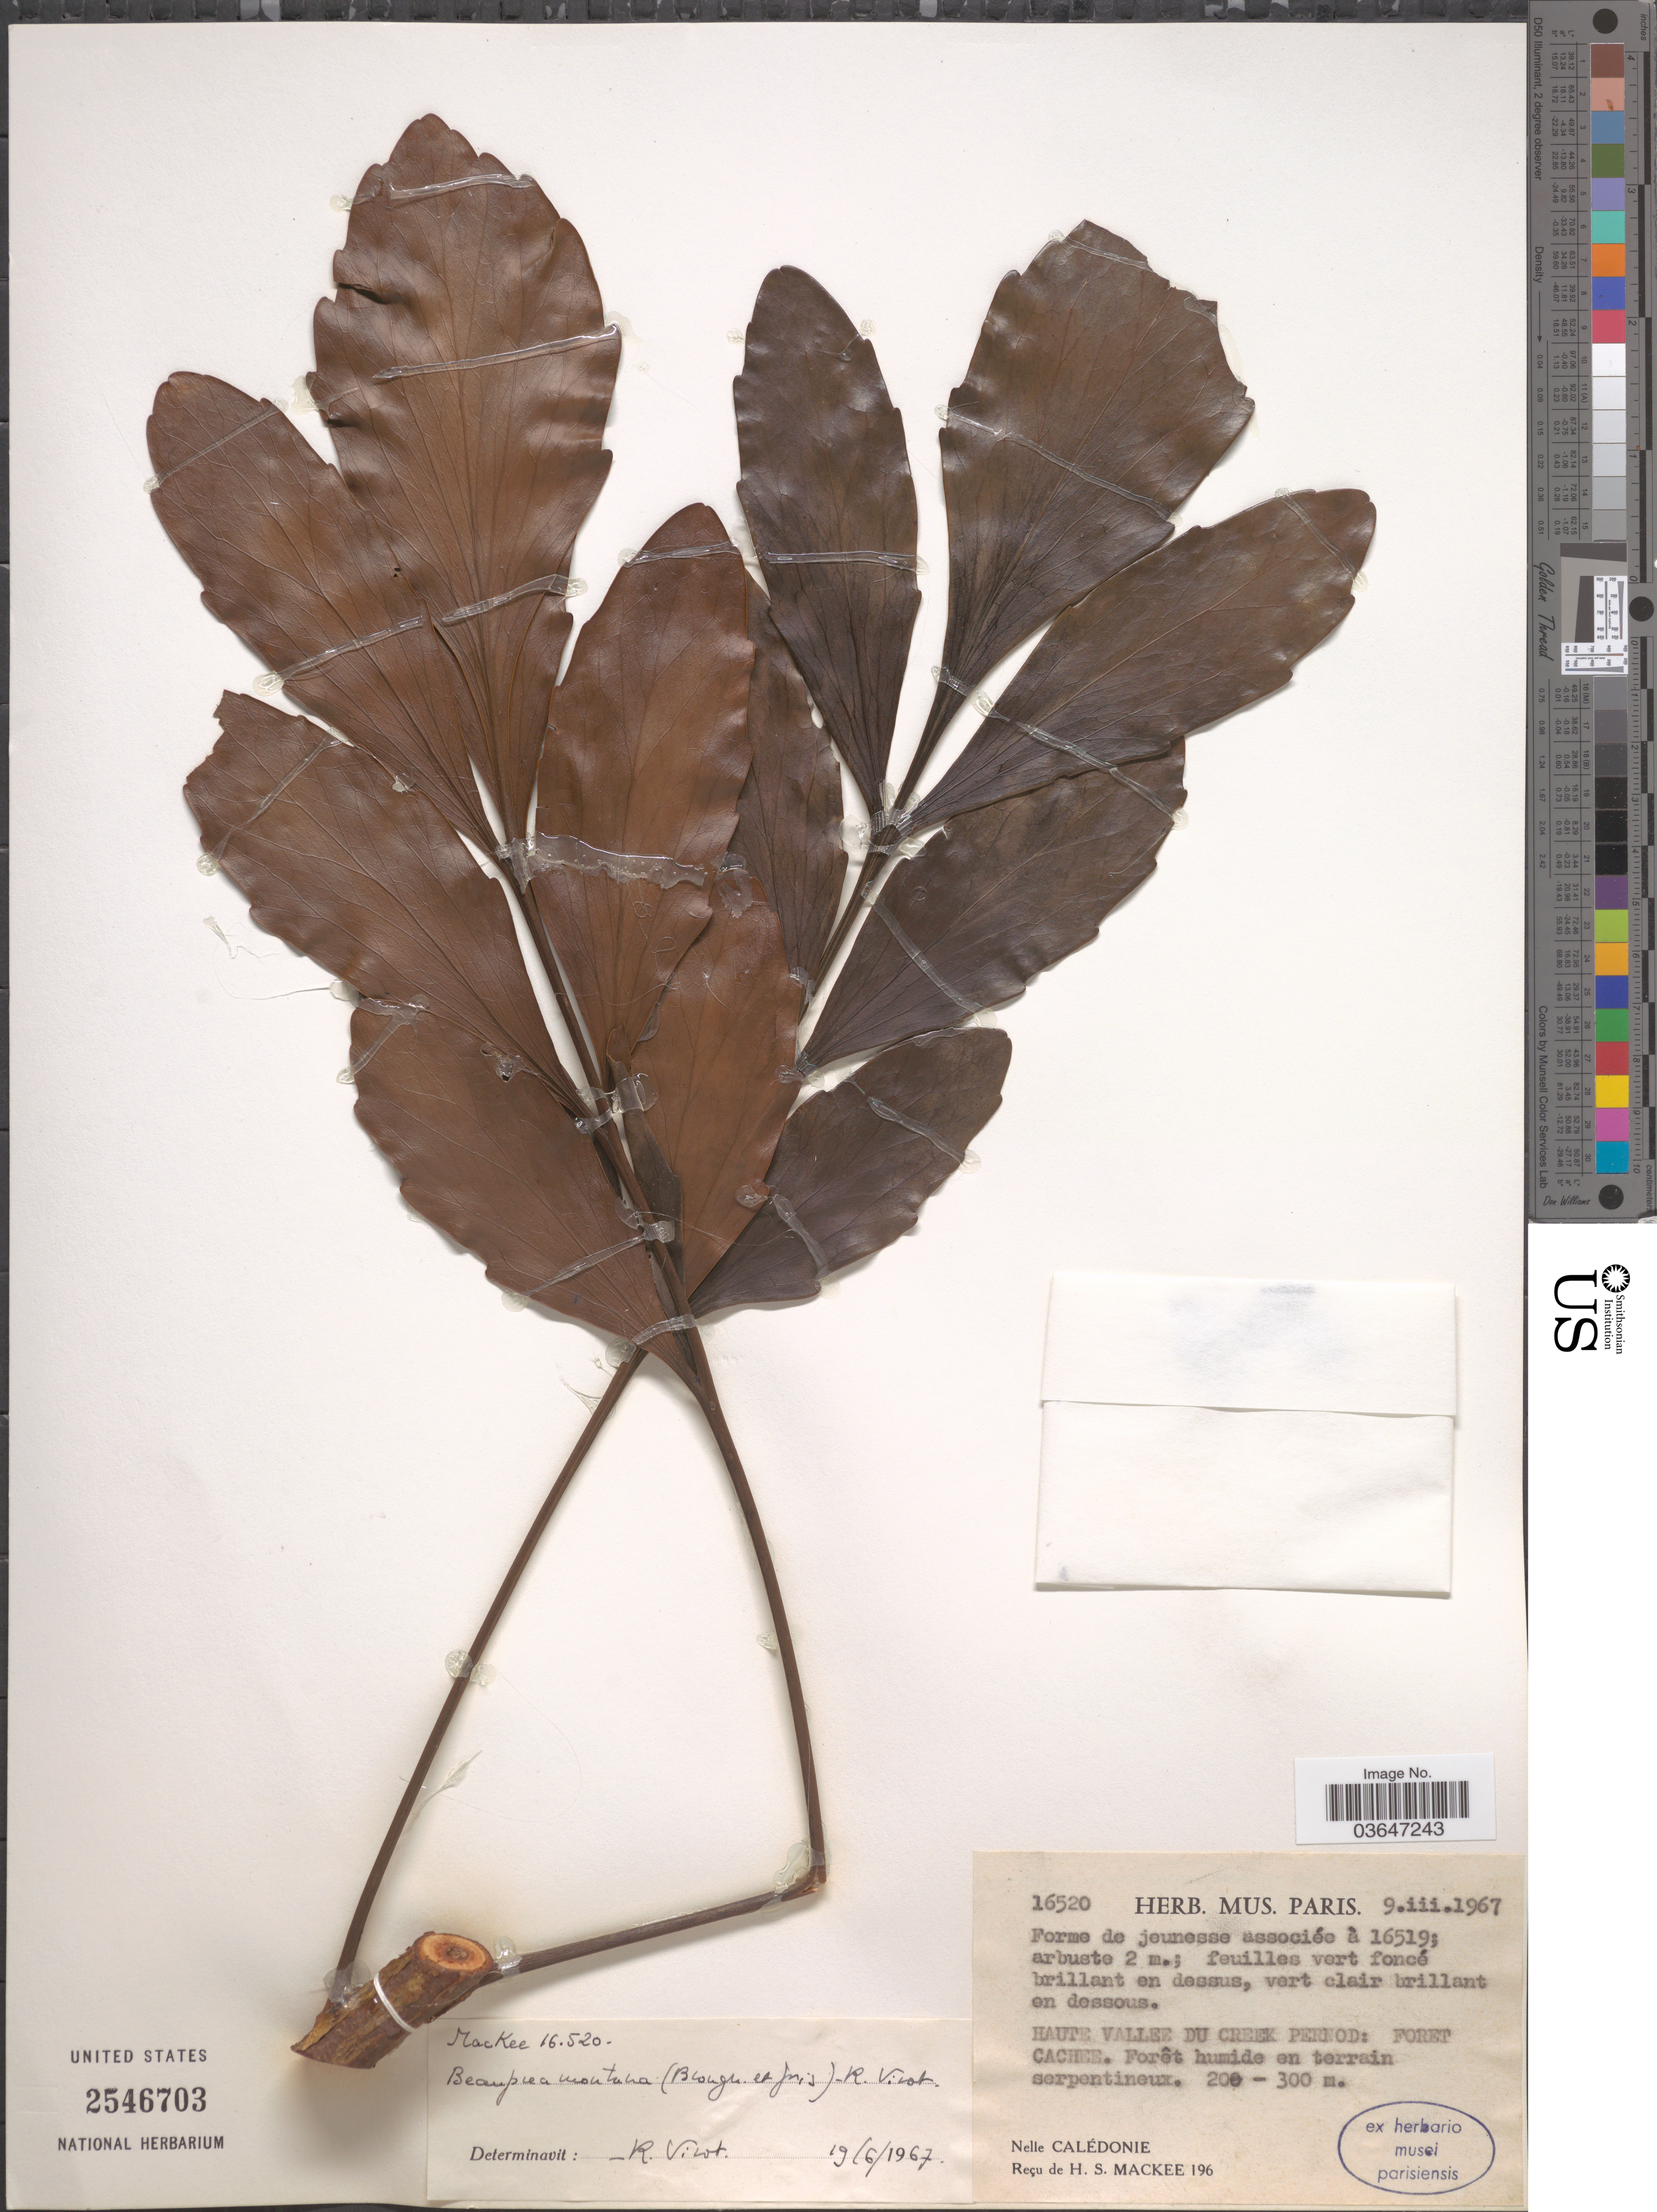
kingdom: Plantae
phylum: Tracheophyta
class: Magnoliopsida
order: Proteales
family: Proteaceae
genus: Beauprea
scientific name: Beauprea montana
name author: (Brongn. & Gris) R. Virot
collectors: H. Mackee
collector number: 16520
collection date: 1967-03-09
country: New Caledonia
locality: Haute Vallee du Creek Pernod: Foret Cachee.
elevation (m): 200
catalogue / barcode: US 2546703